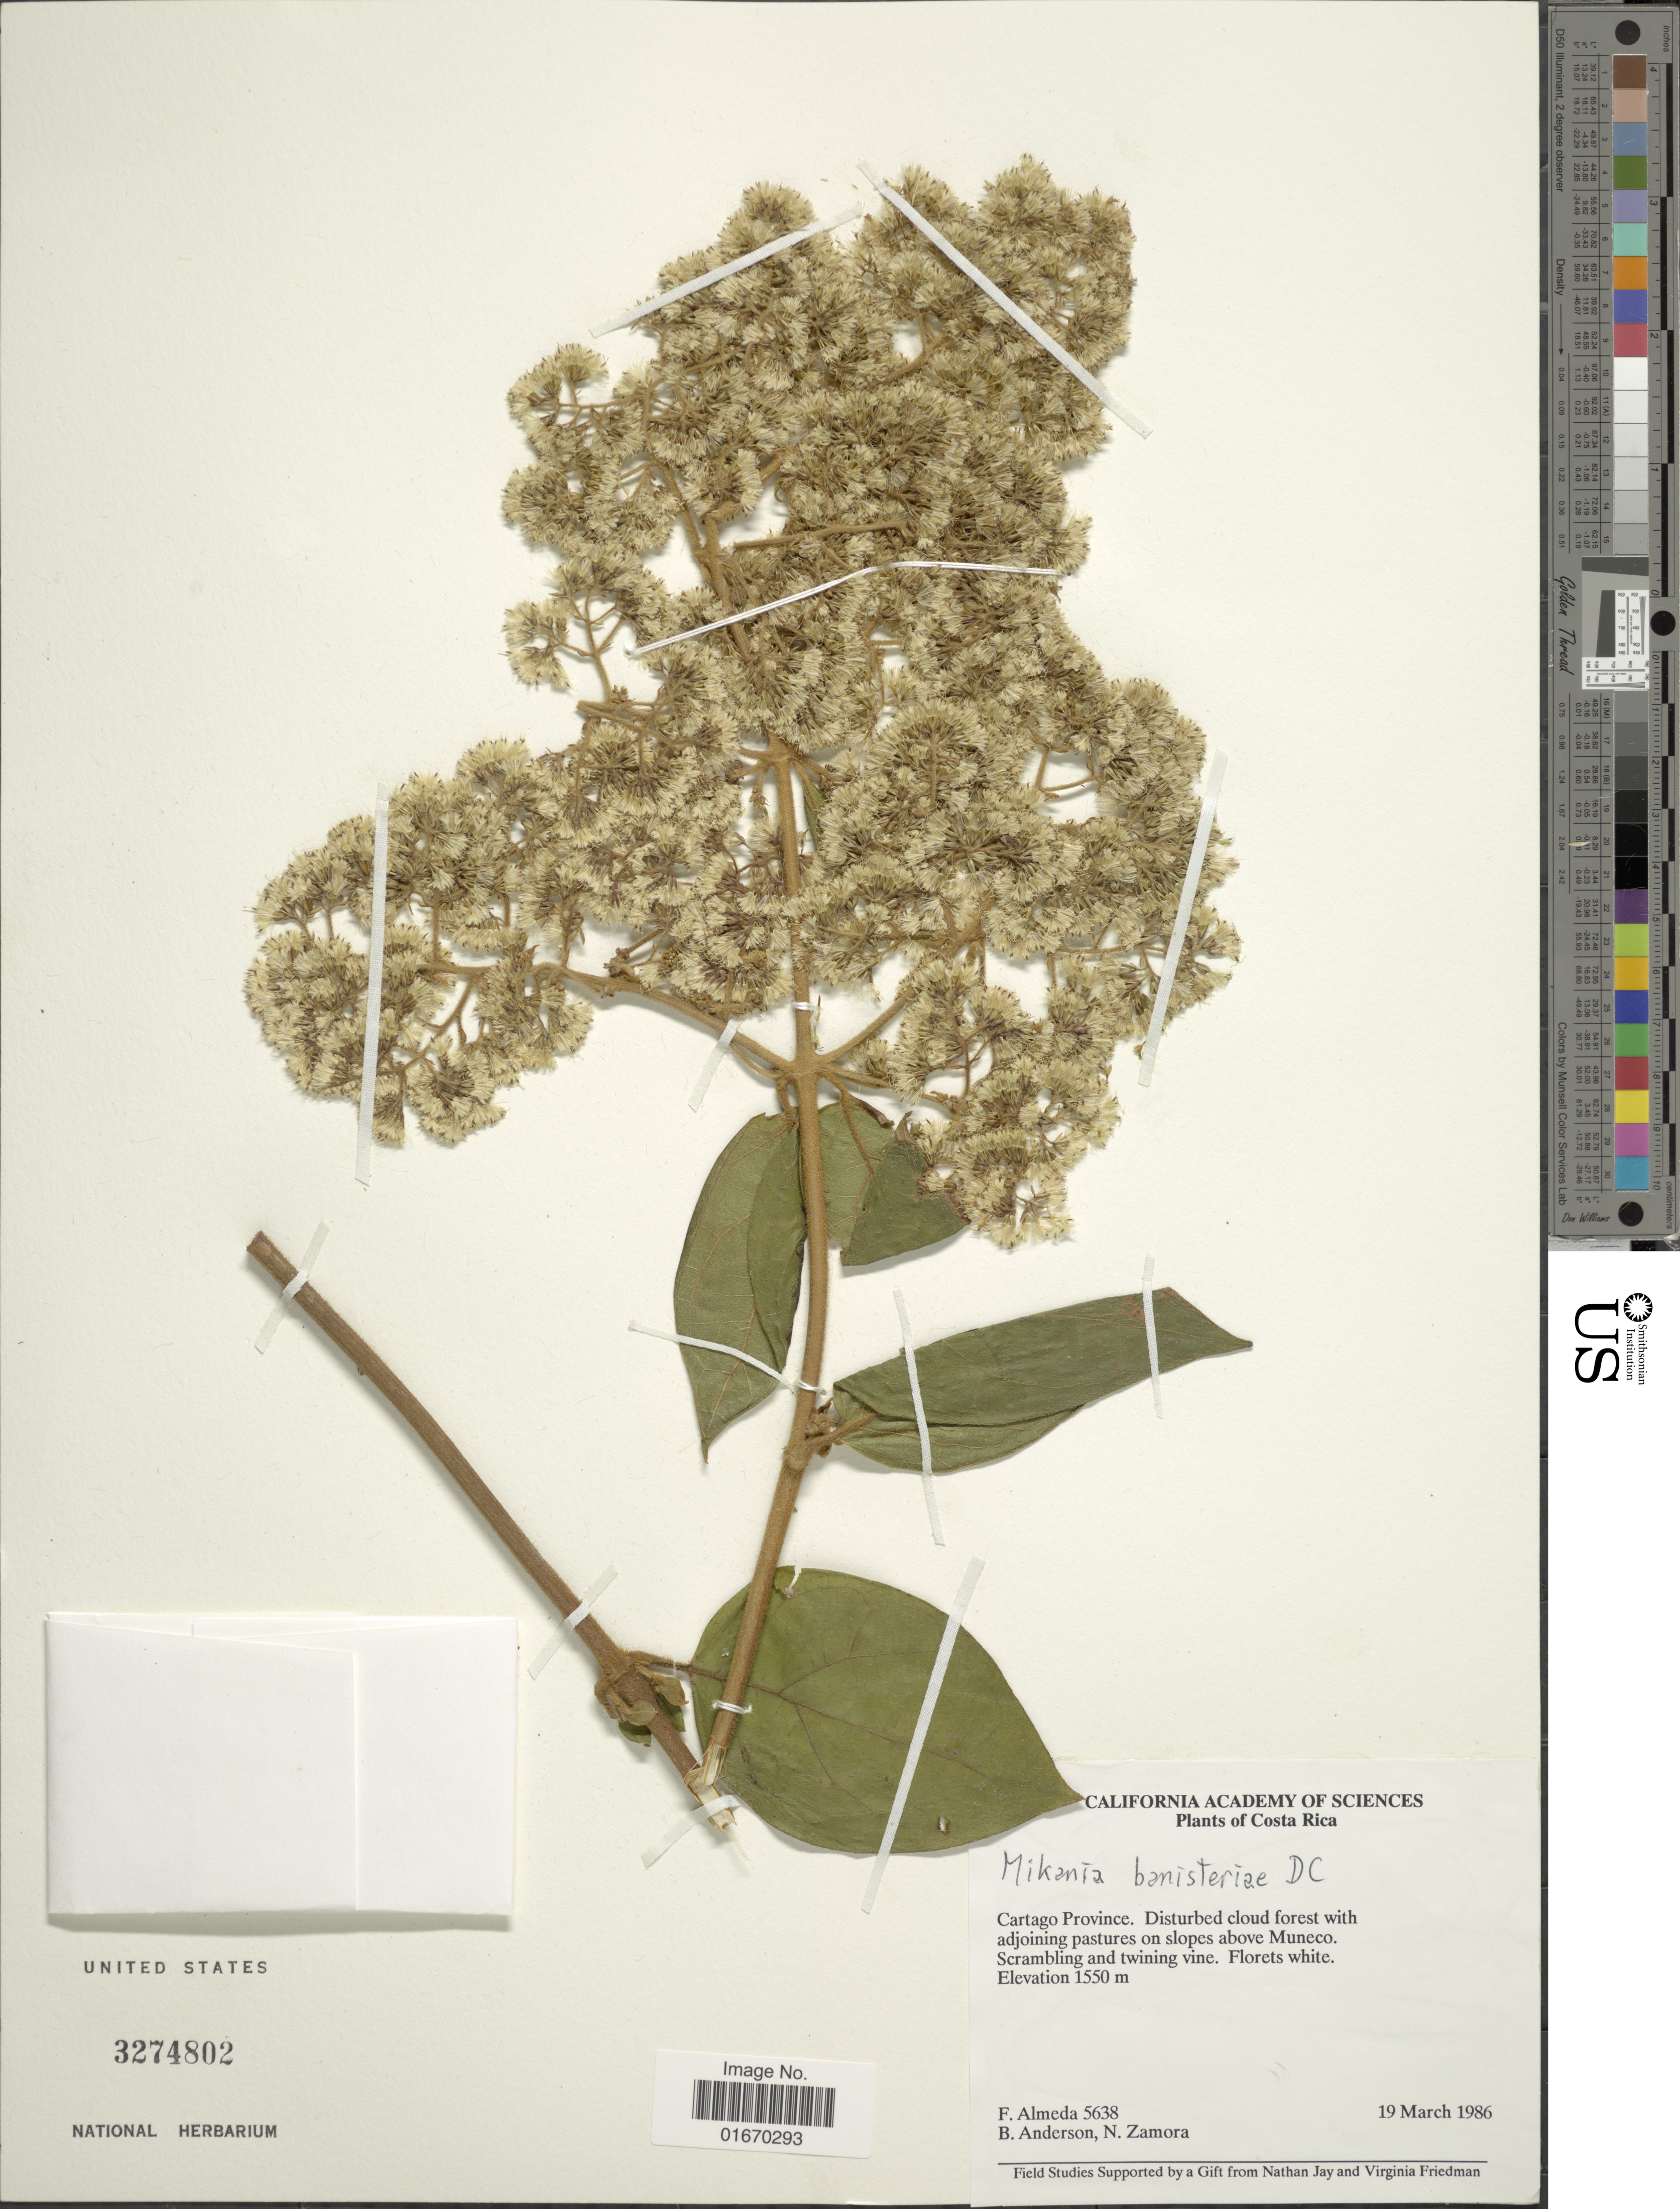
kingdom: Plantae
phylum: Tracheophyta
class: Magnoliopsida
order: Asterales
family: Asteraceae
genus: Mikania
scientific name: Mikania banisteriae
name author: DC.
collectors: F. Almeda, B. Anderson & N. Zamora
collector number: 5638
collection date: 1986-03-19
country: Costa Rica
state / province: Cartago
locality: On slopes above Muneco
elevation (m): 1550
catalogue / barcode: US 3274802